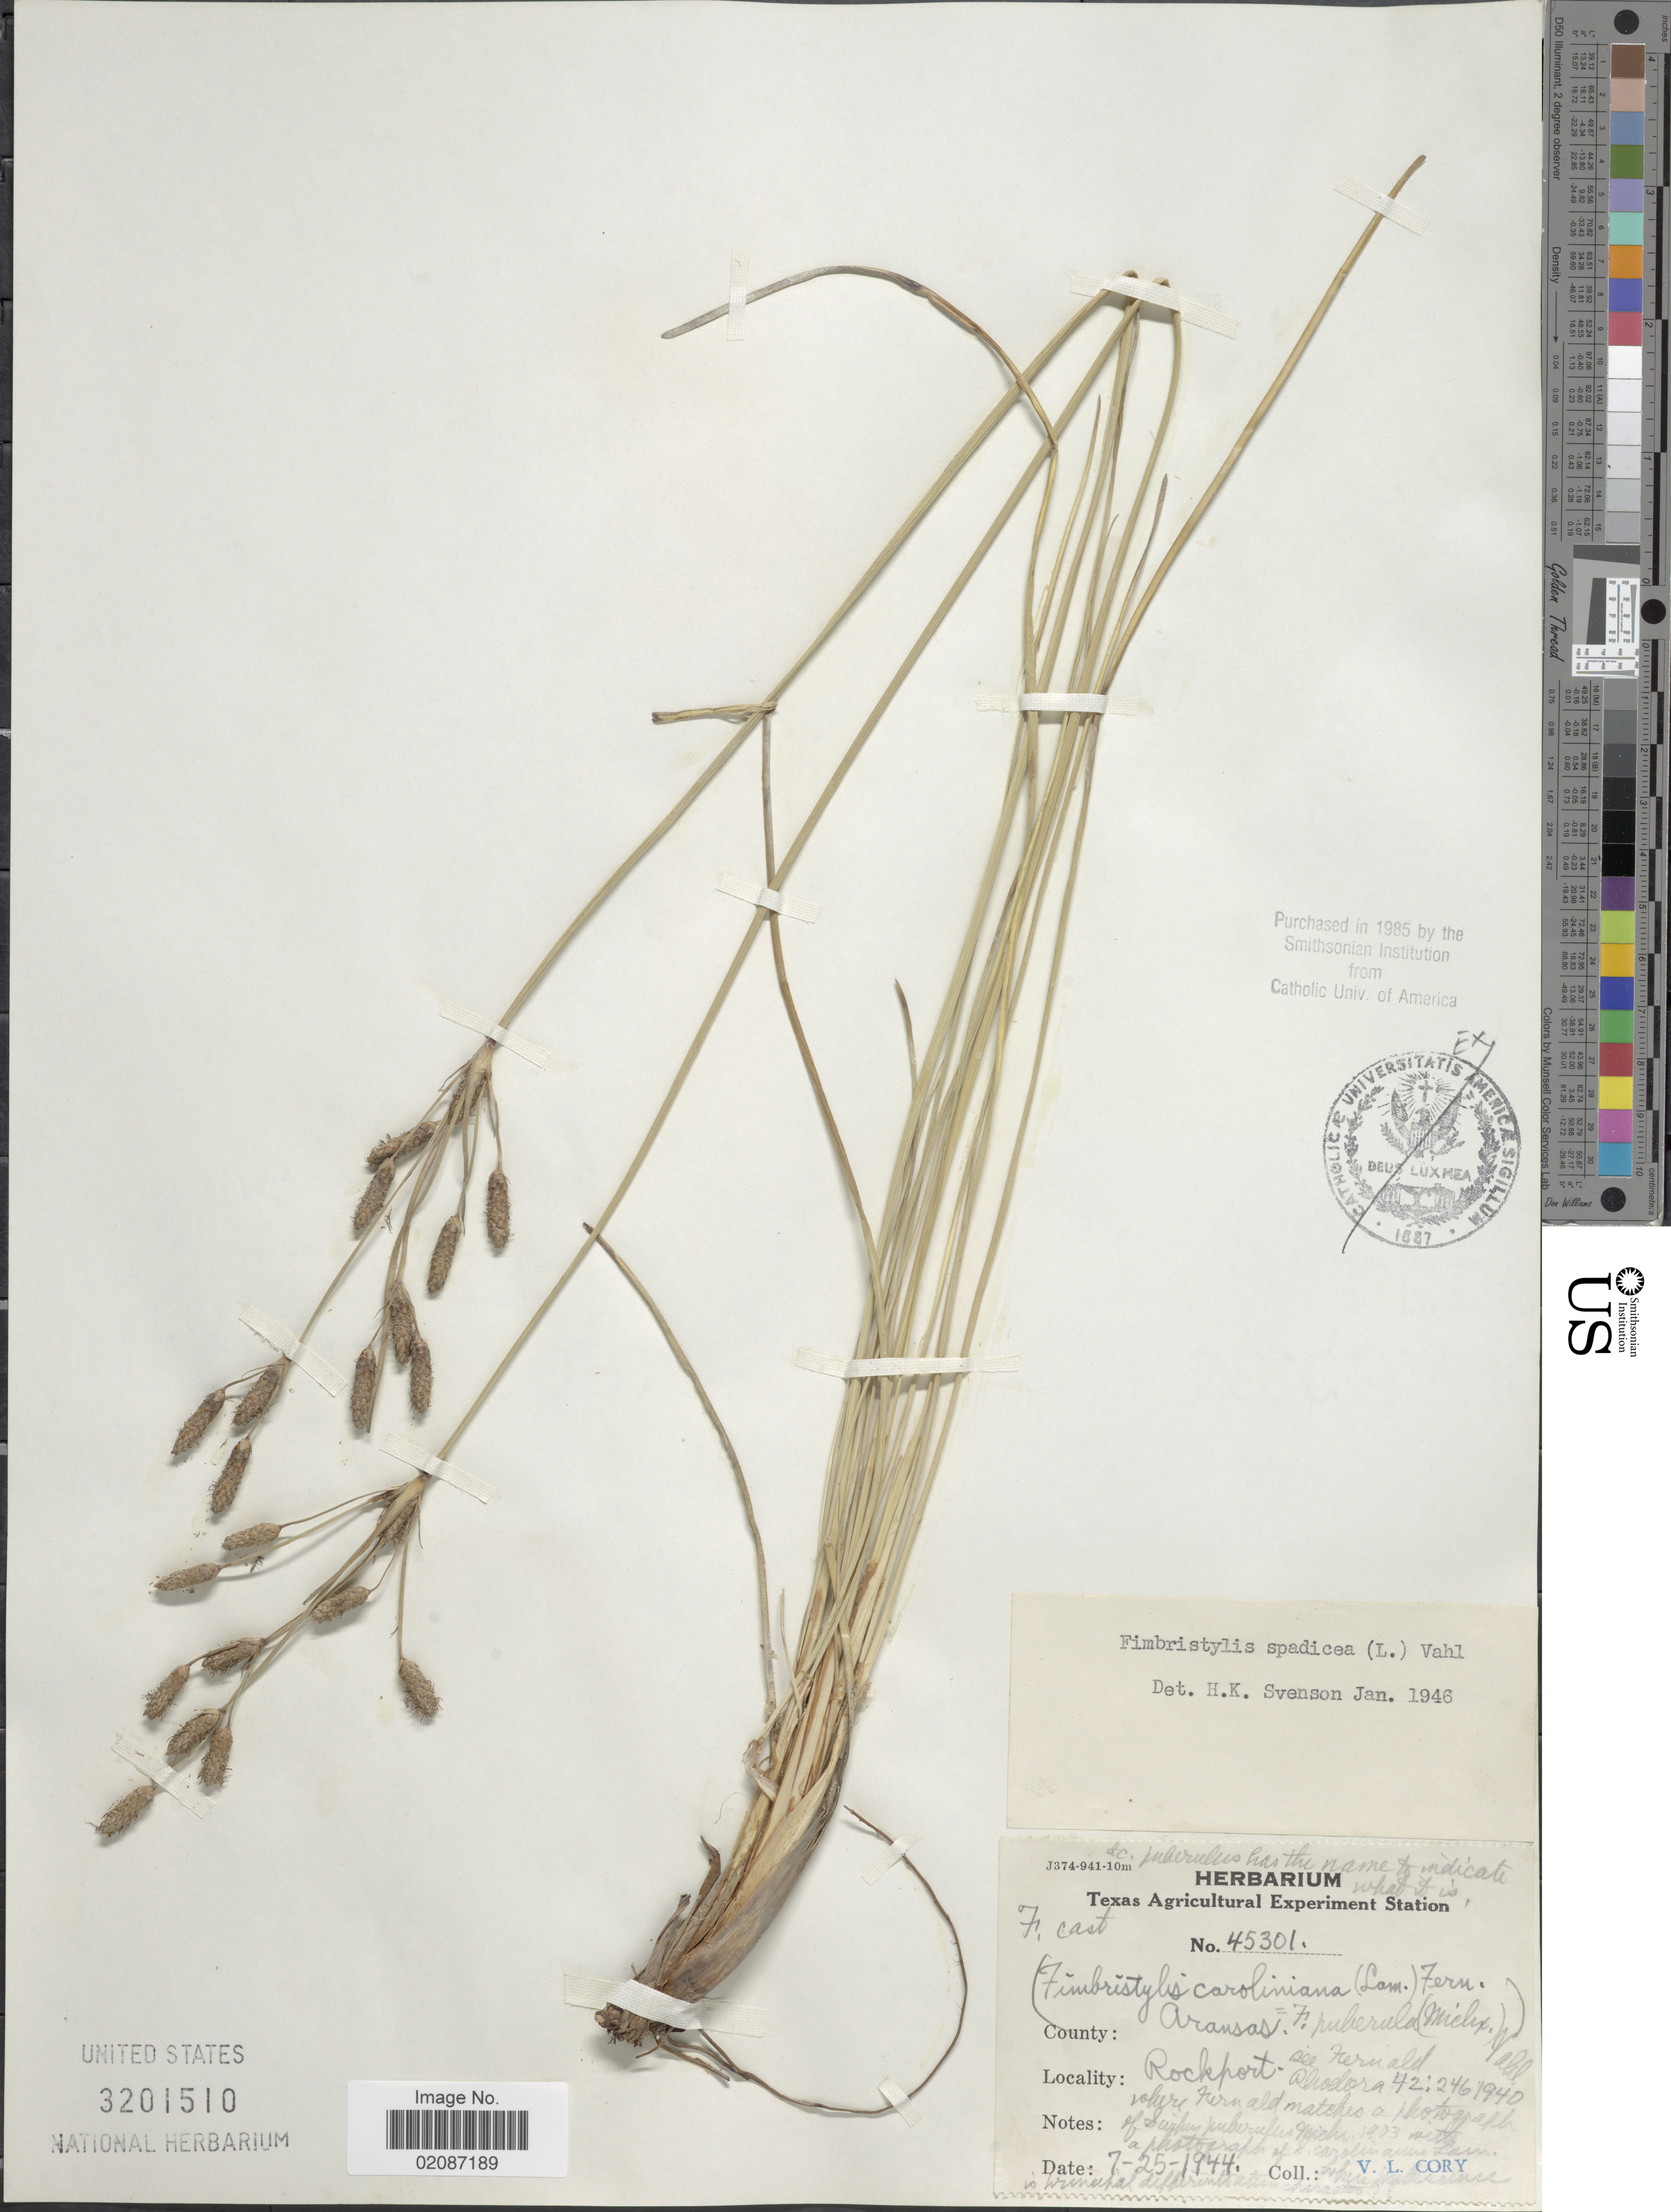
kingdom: Plantae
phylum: Tracheophyta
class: Liliopsida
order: Poales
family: Cyperaceae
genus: Fimbristylis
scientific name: Fimbristylis spadicea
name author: (L.) Vahl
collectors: V. Cory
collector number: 45301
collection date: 1944-07-25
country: United States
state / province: Texas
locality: County Aransas, Rockport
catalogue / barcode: US 3201510